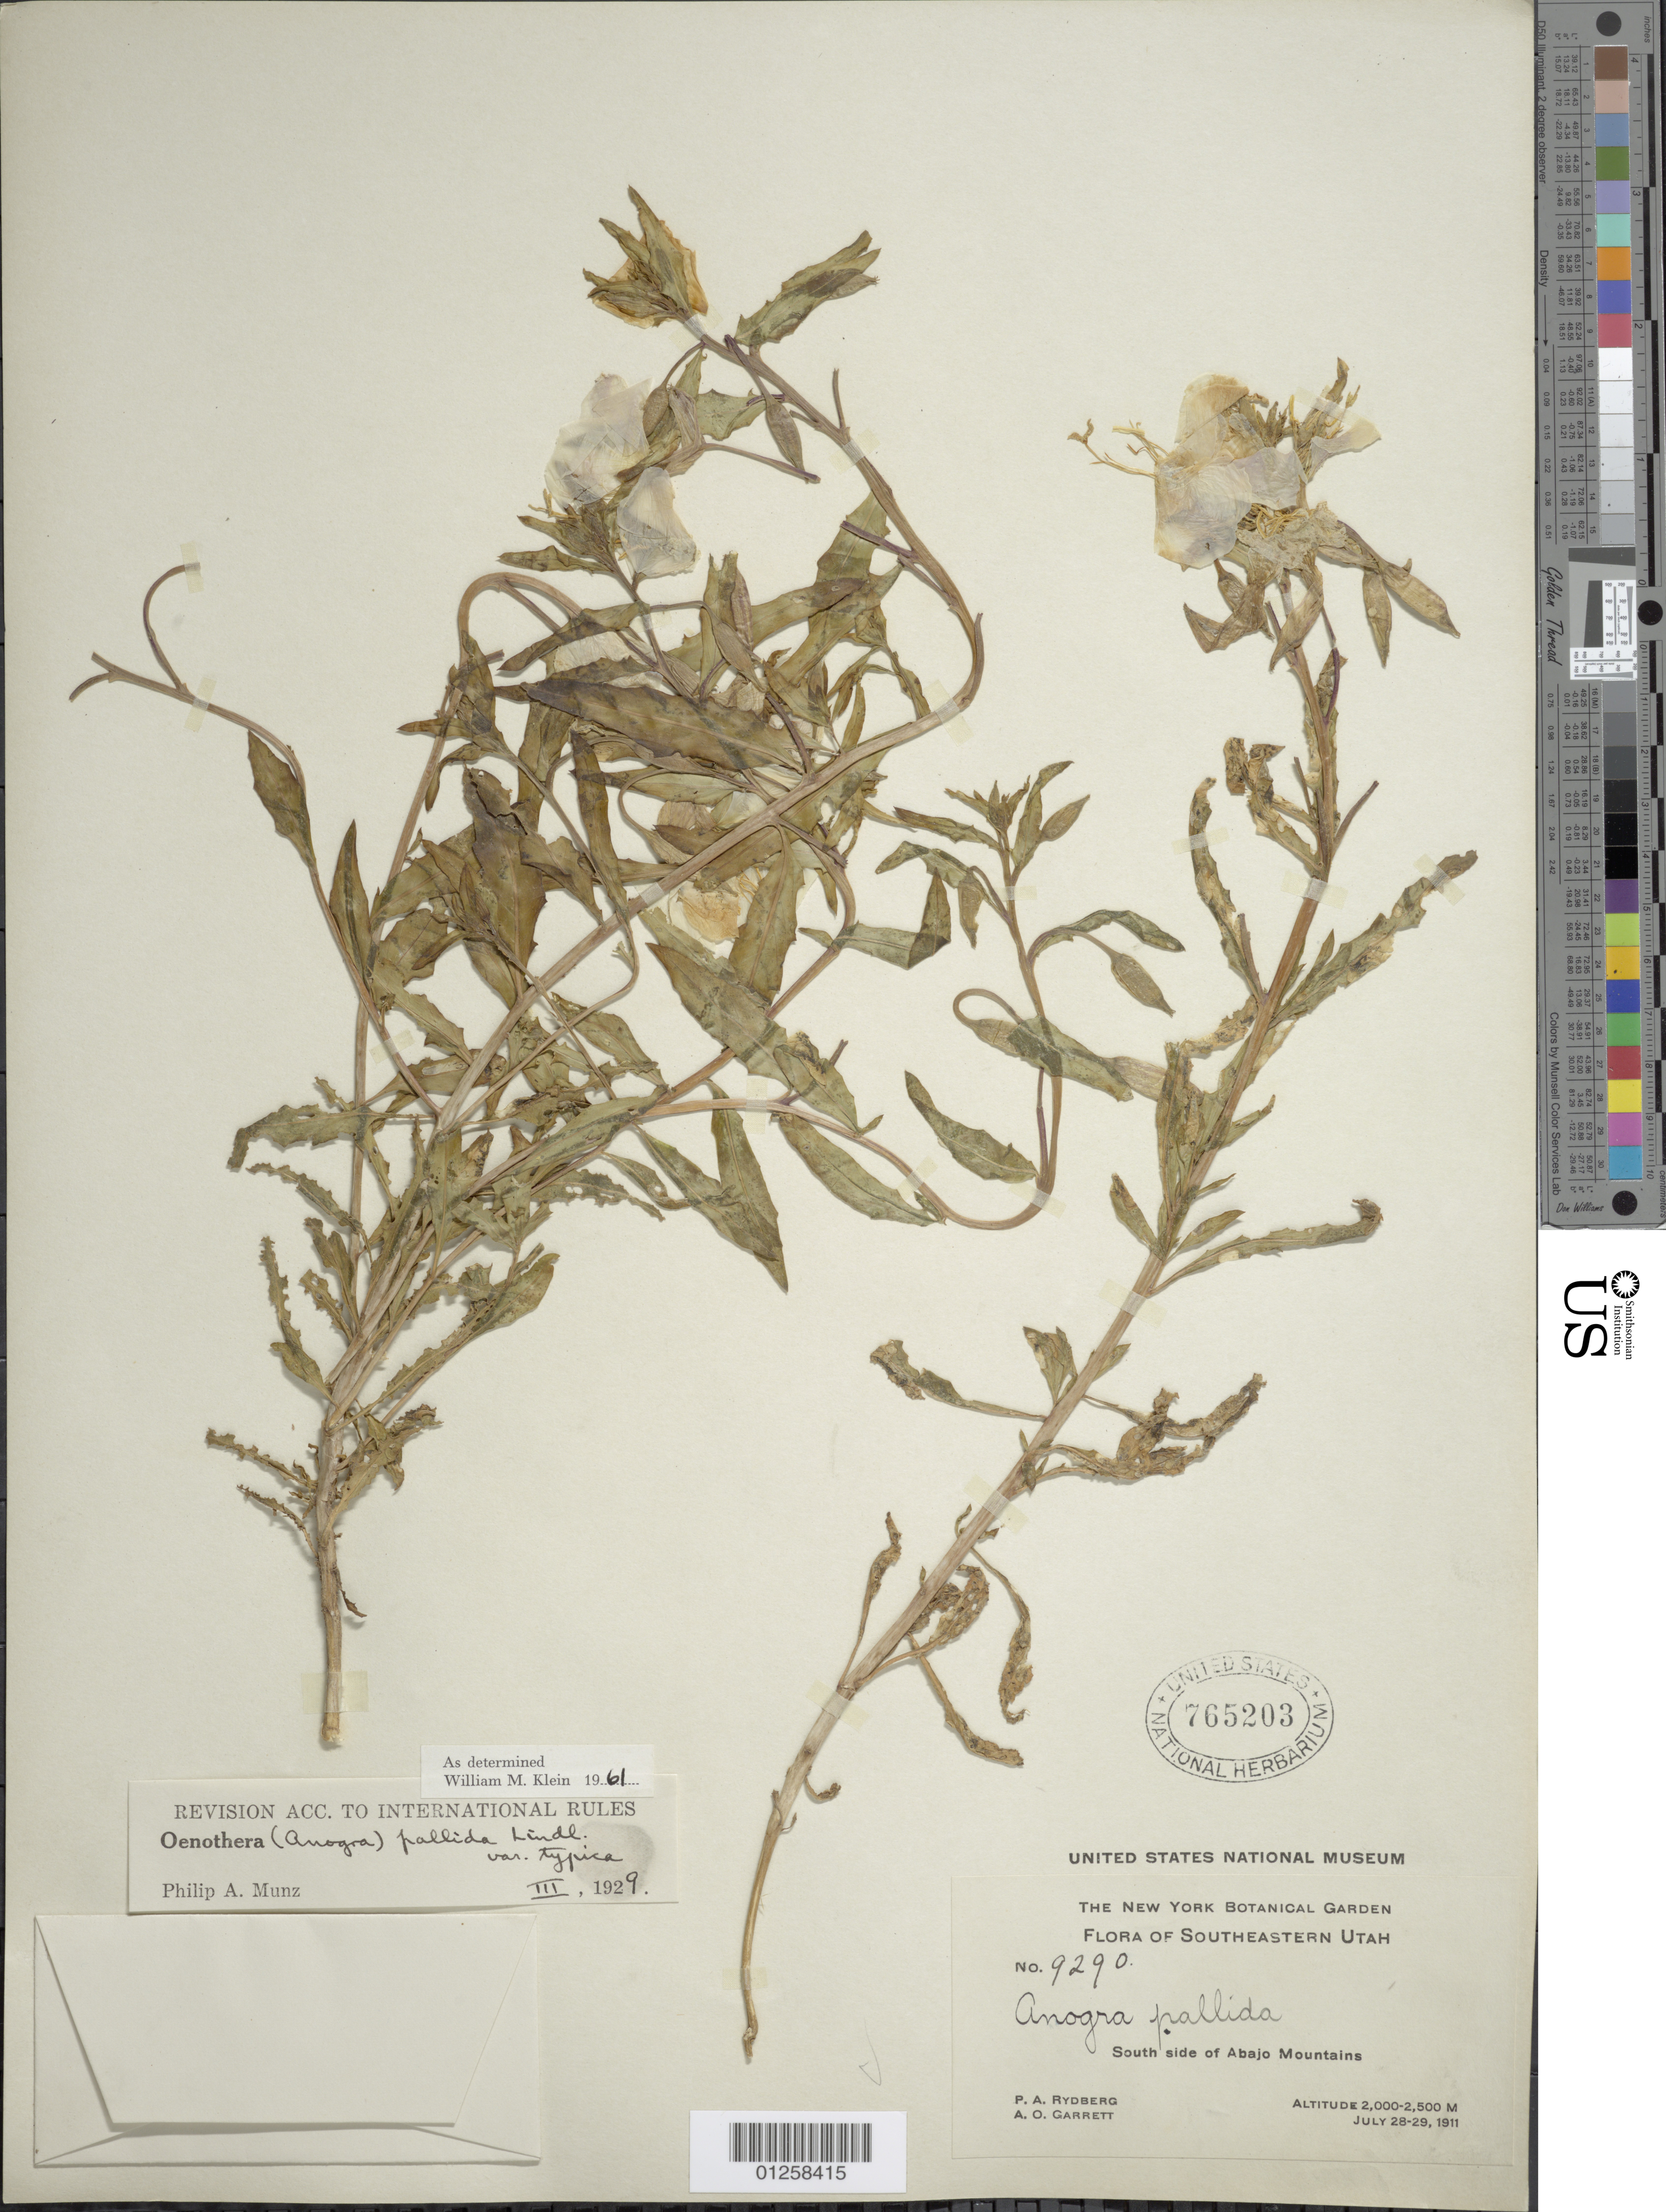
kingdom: Plantae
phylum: Tracheophyta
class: Magnoliopsida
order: Myrtales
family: Onagraceae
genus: Oenothera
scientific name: Oenothera pallida subsp. pallida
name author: Lindl.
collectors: P. A. Rydberg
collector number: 9290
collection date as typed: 28 Jul 1911 to 29 Jul 1911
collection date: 1911-07-28/1911-07-29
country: United States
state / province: Utah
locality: South side of Abajo Mts.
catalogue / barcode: US 765203